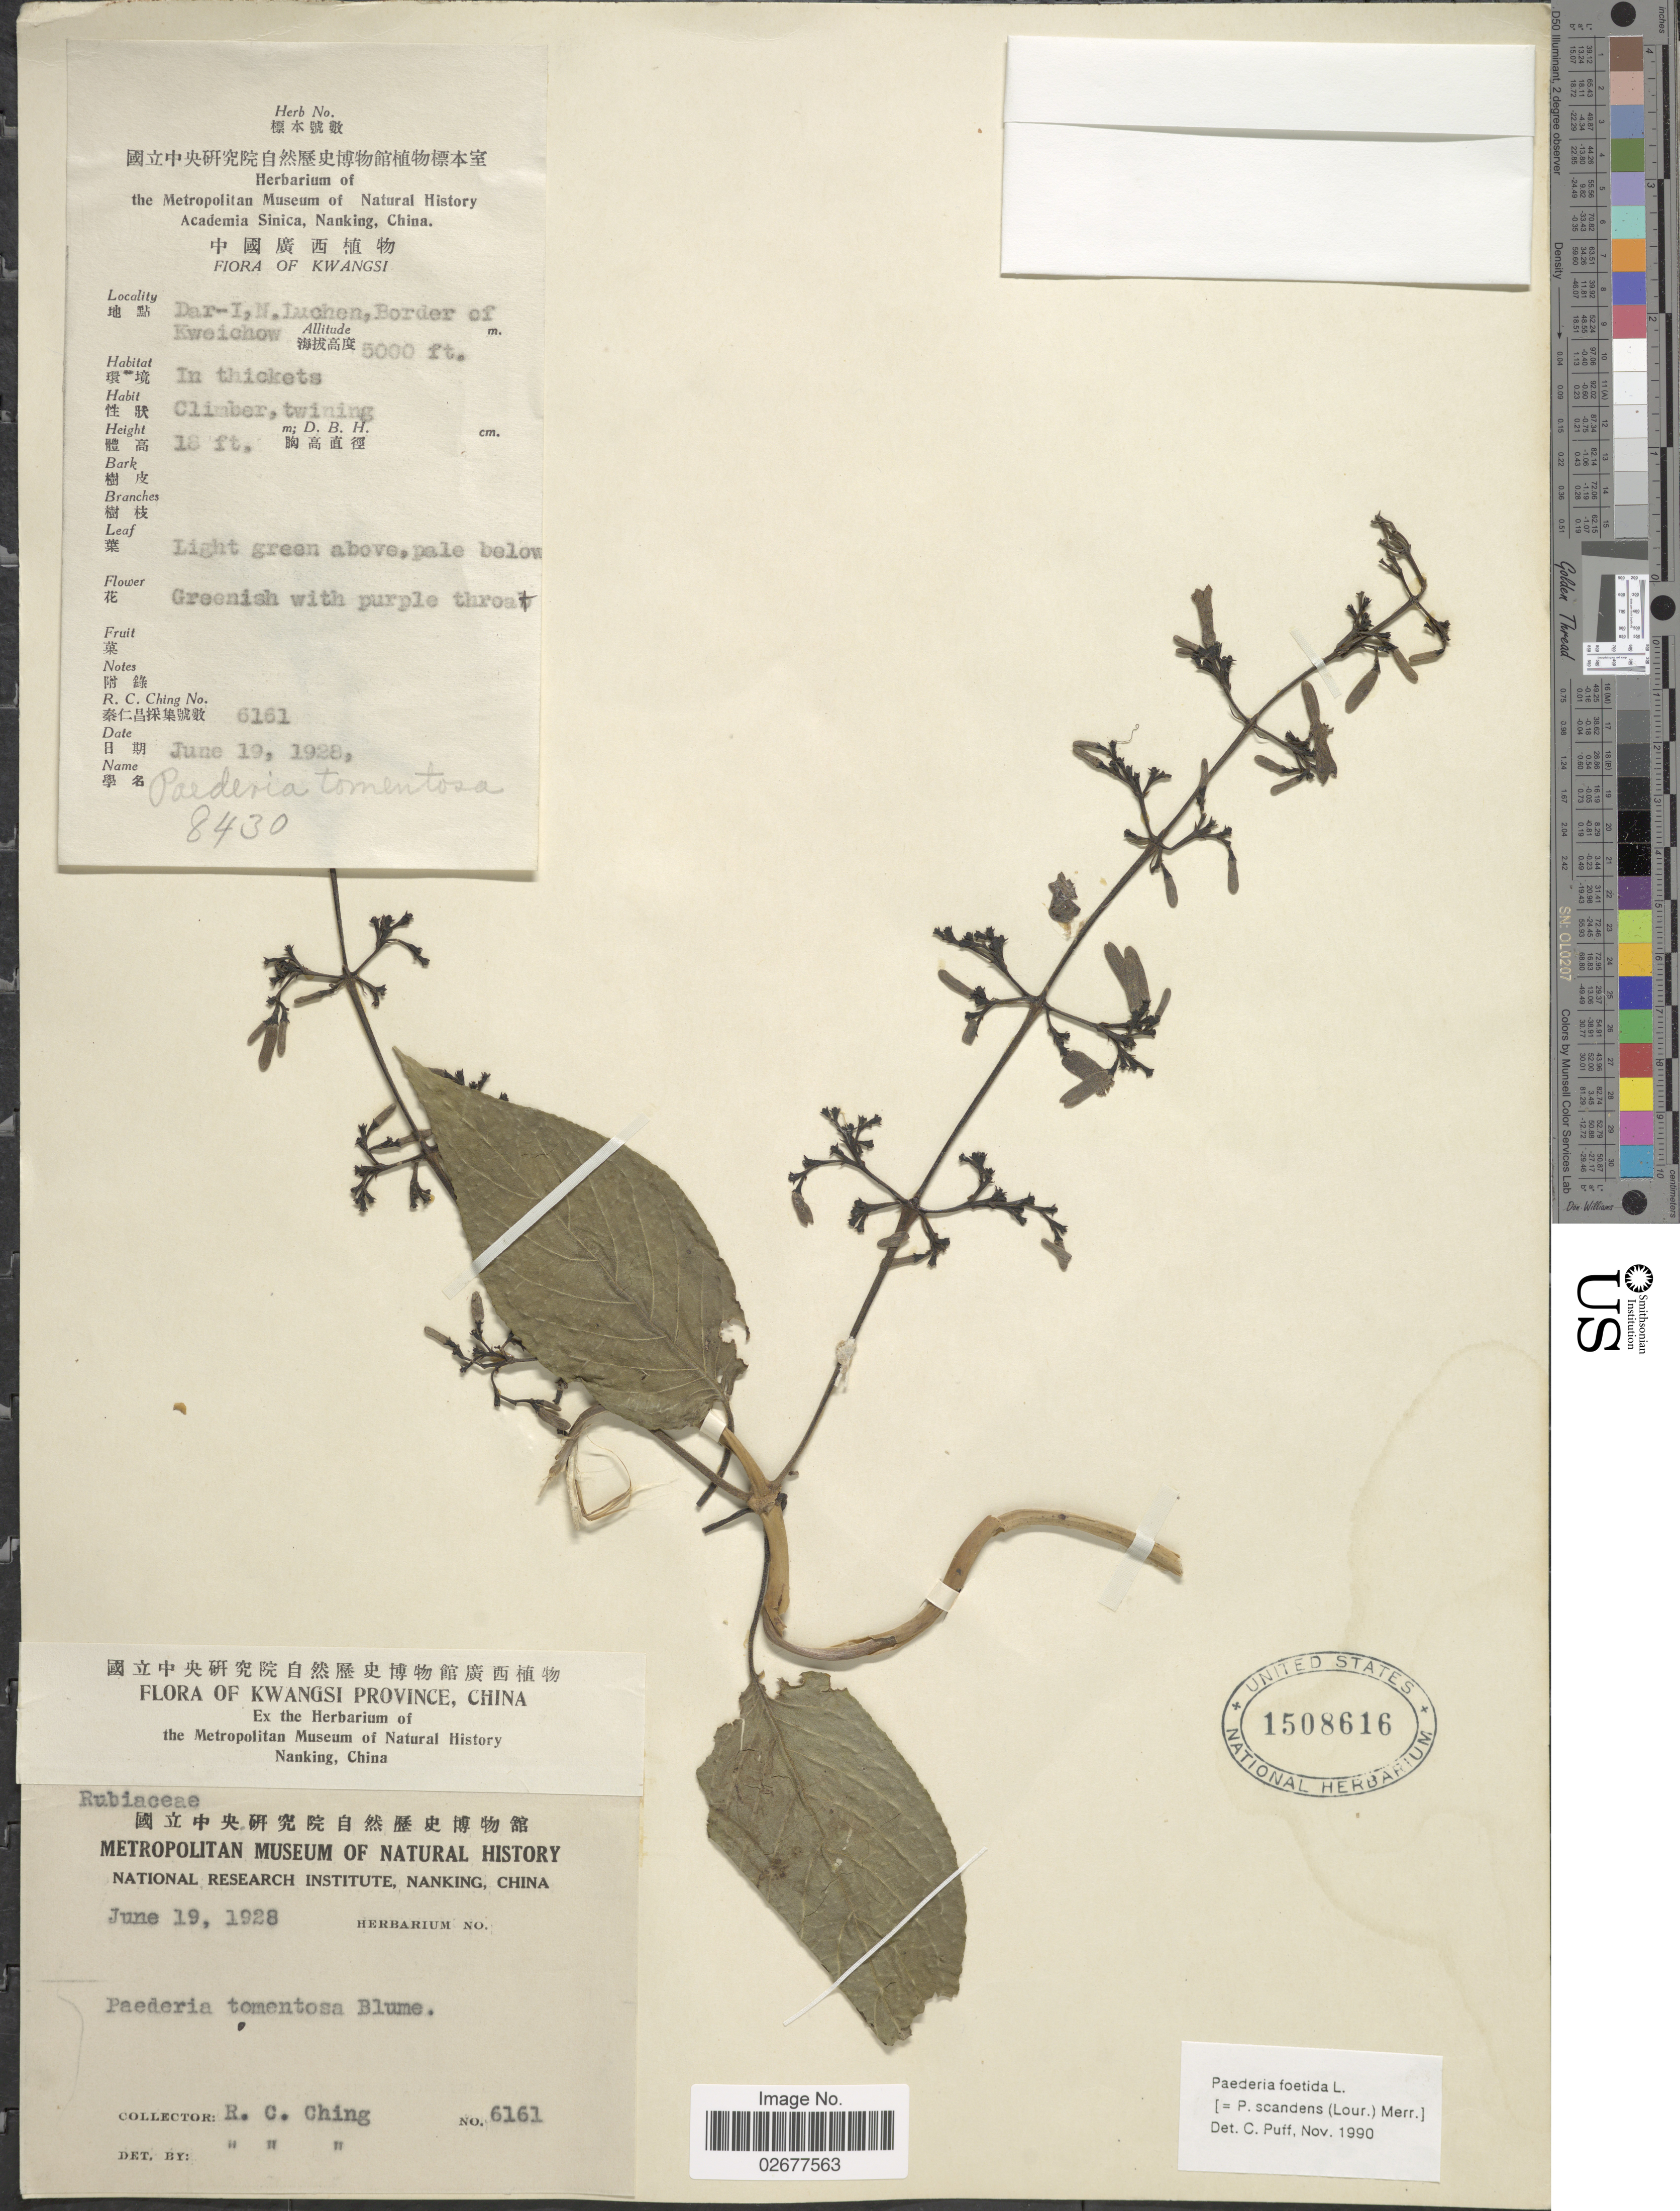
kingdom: Plantae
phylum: Tracheophyta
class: Magnoliopsida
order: Gentianales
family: Rubiaceae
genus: Paederia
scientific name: Paederia foetida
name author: Wall.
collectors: R. C. Ching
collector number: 6161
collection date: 1928-06-19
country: China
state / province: Guangxi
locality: Kwangsi Province. Dar-I, N.Luchen, Border of Kweichow.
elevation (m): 1524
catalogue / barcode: US 1508616